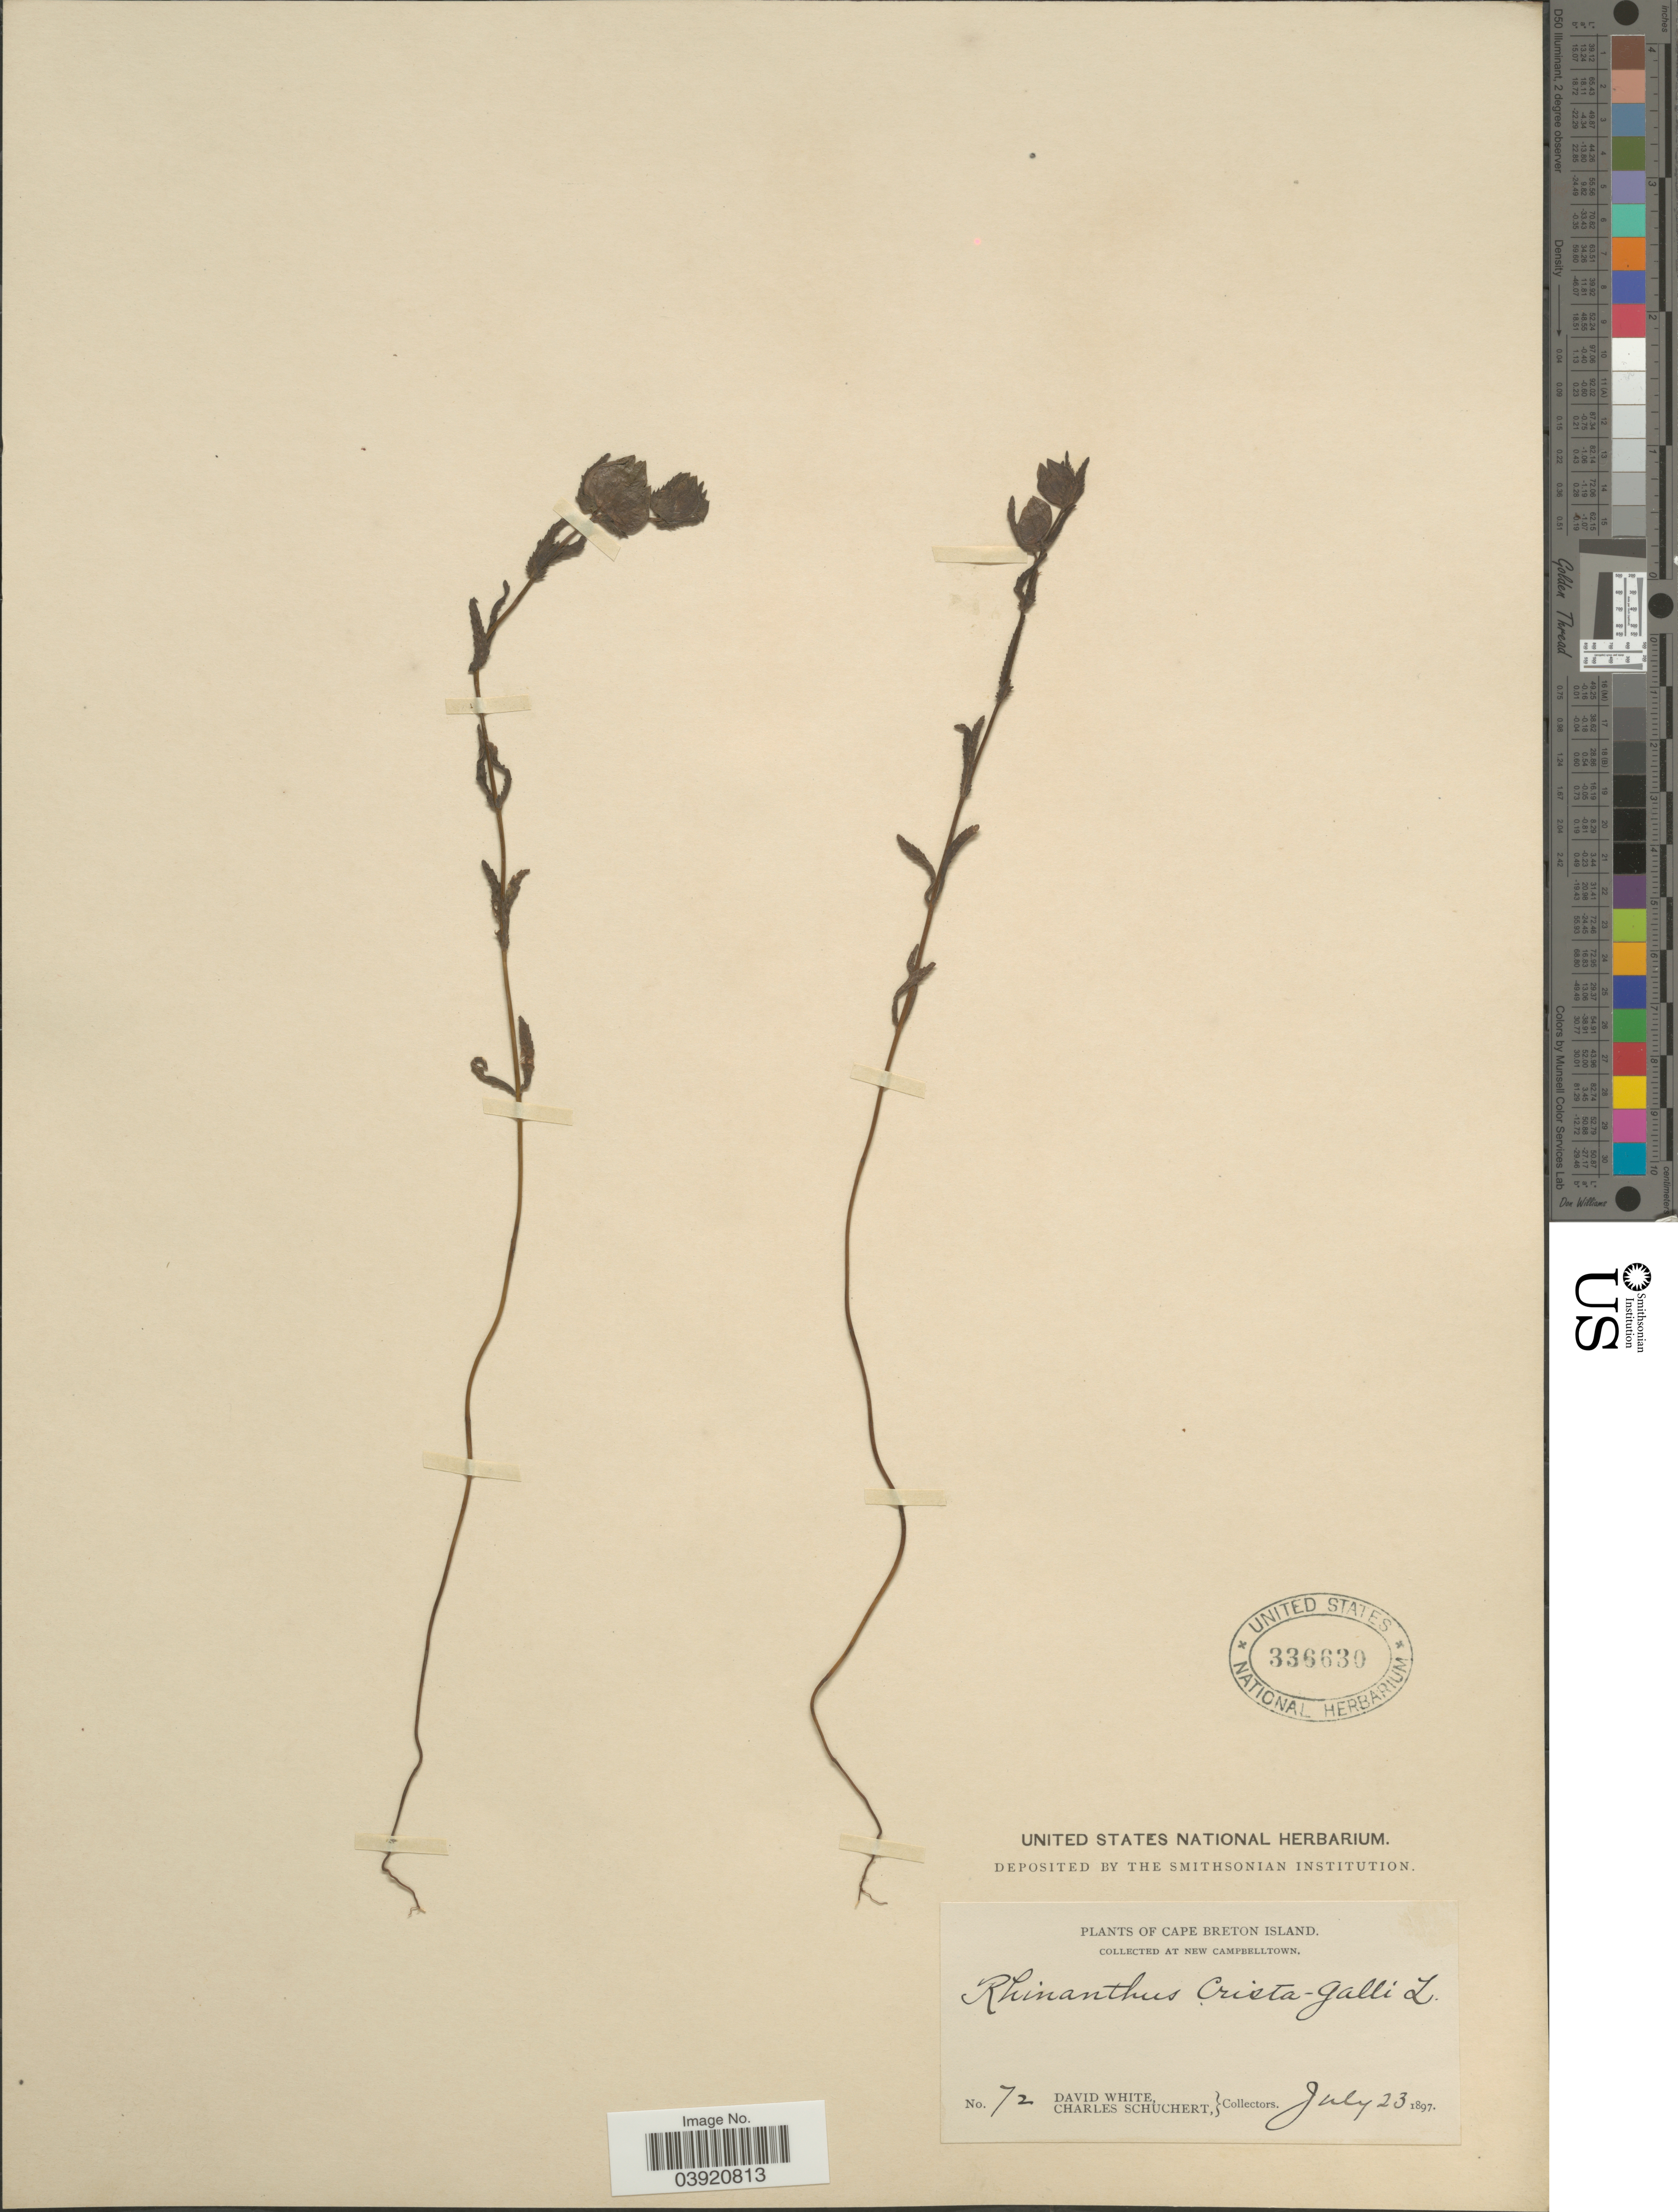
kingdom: Plantae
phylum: Tracheophyta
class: Magnoliopsida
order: Lamiales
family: Orobanchaceae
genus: Rhinanthus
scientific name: Rhinanthus crista-galli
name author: L.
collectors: D. White & C. Schuchert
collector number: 72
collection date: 1897-07-23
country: Canada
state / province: Nova Scotia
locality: Cape Breton Island. At New Campbelltown.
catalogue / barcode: US 336630